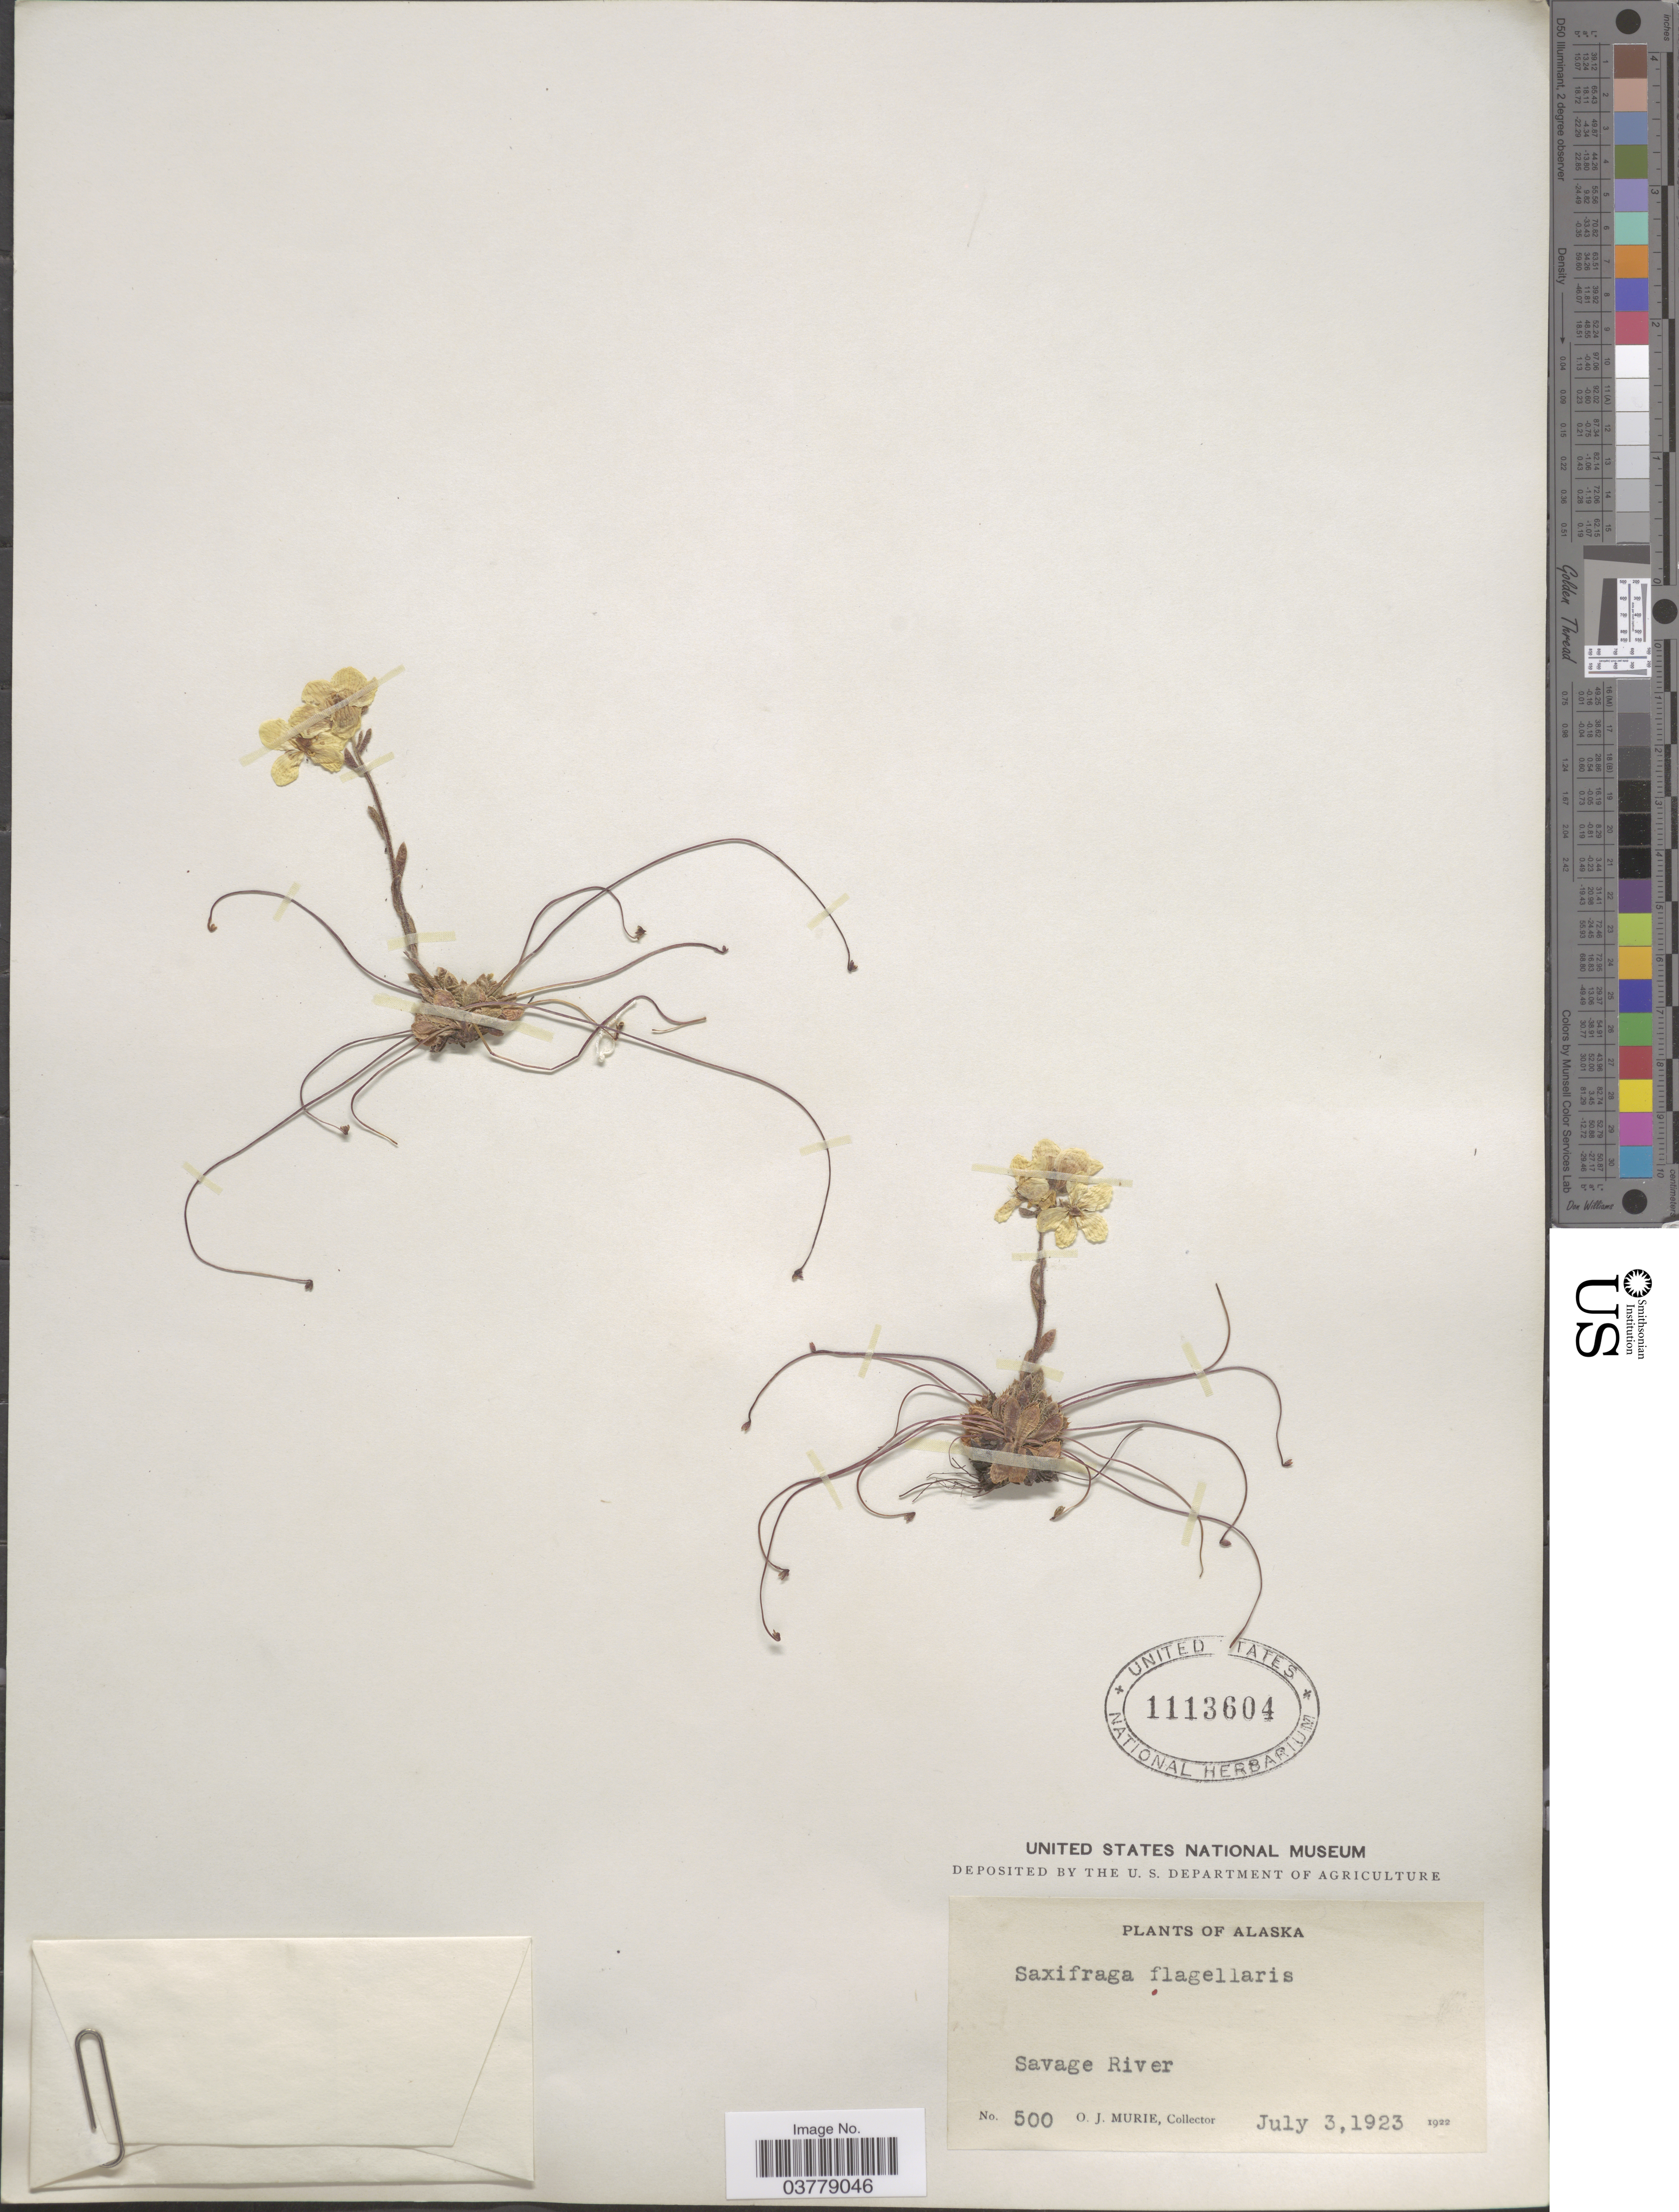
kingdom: Plantae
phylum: Tracheophyta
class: Magnoliopsida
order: Saxifragales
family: Saxifragaceae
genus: Saxifraga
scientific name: Saxifraga flagellaris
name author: Willd. ex Sternb.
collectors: O. Murie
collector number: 500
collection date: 1923-07-03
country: United States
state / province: Alaska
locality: Savage River.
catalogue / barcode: US 1113604